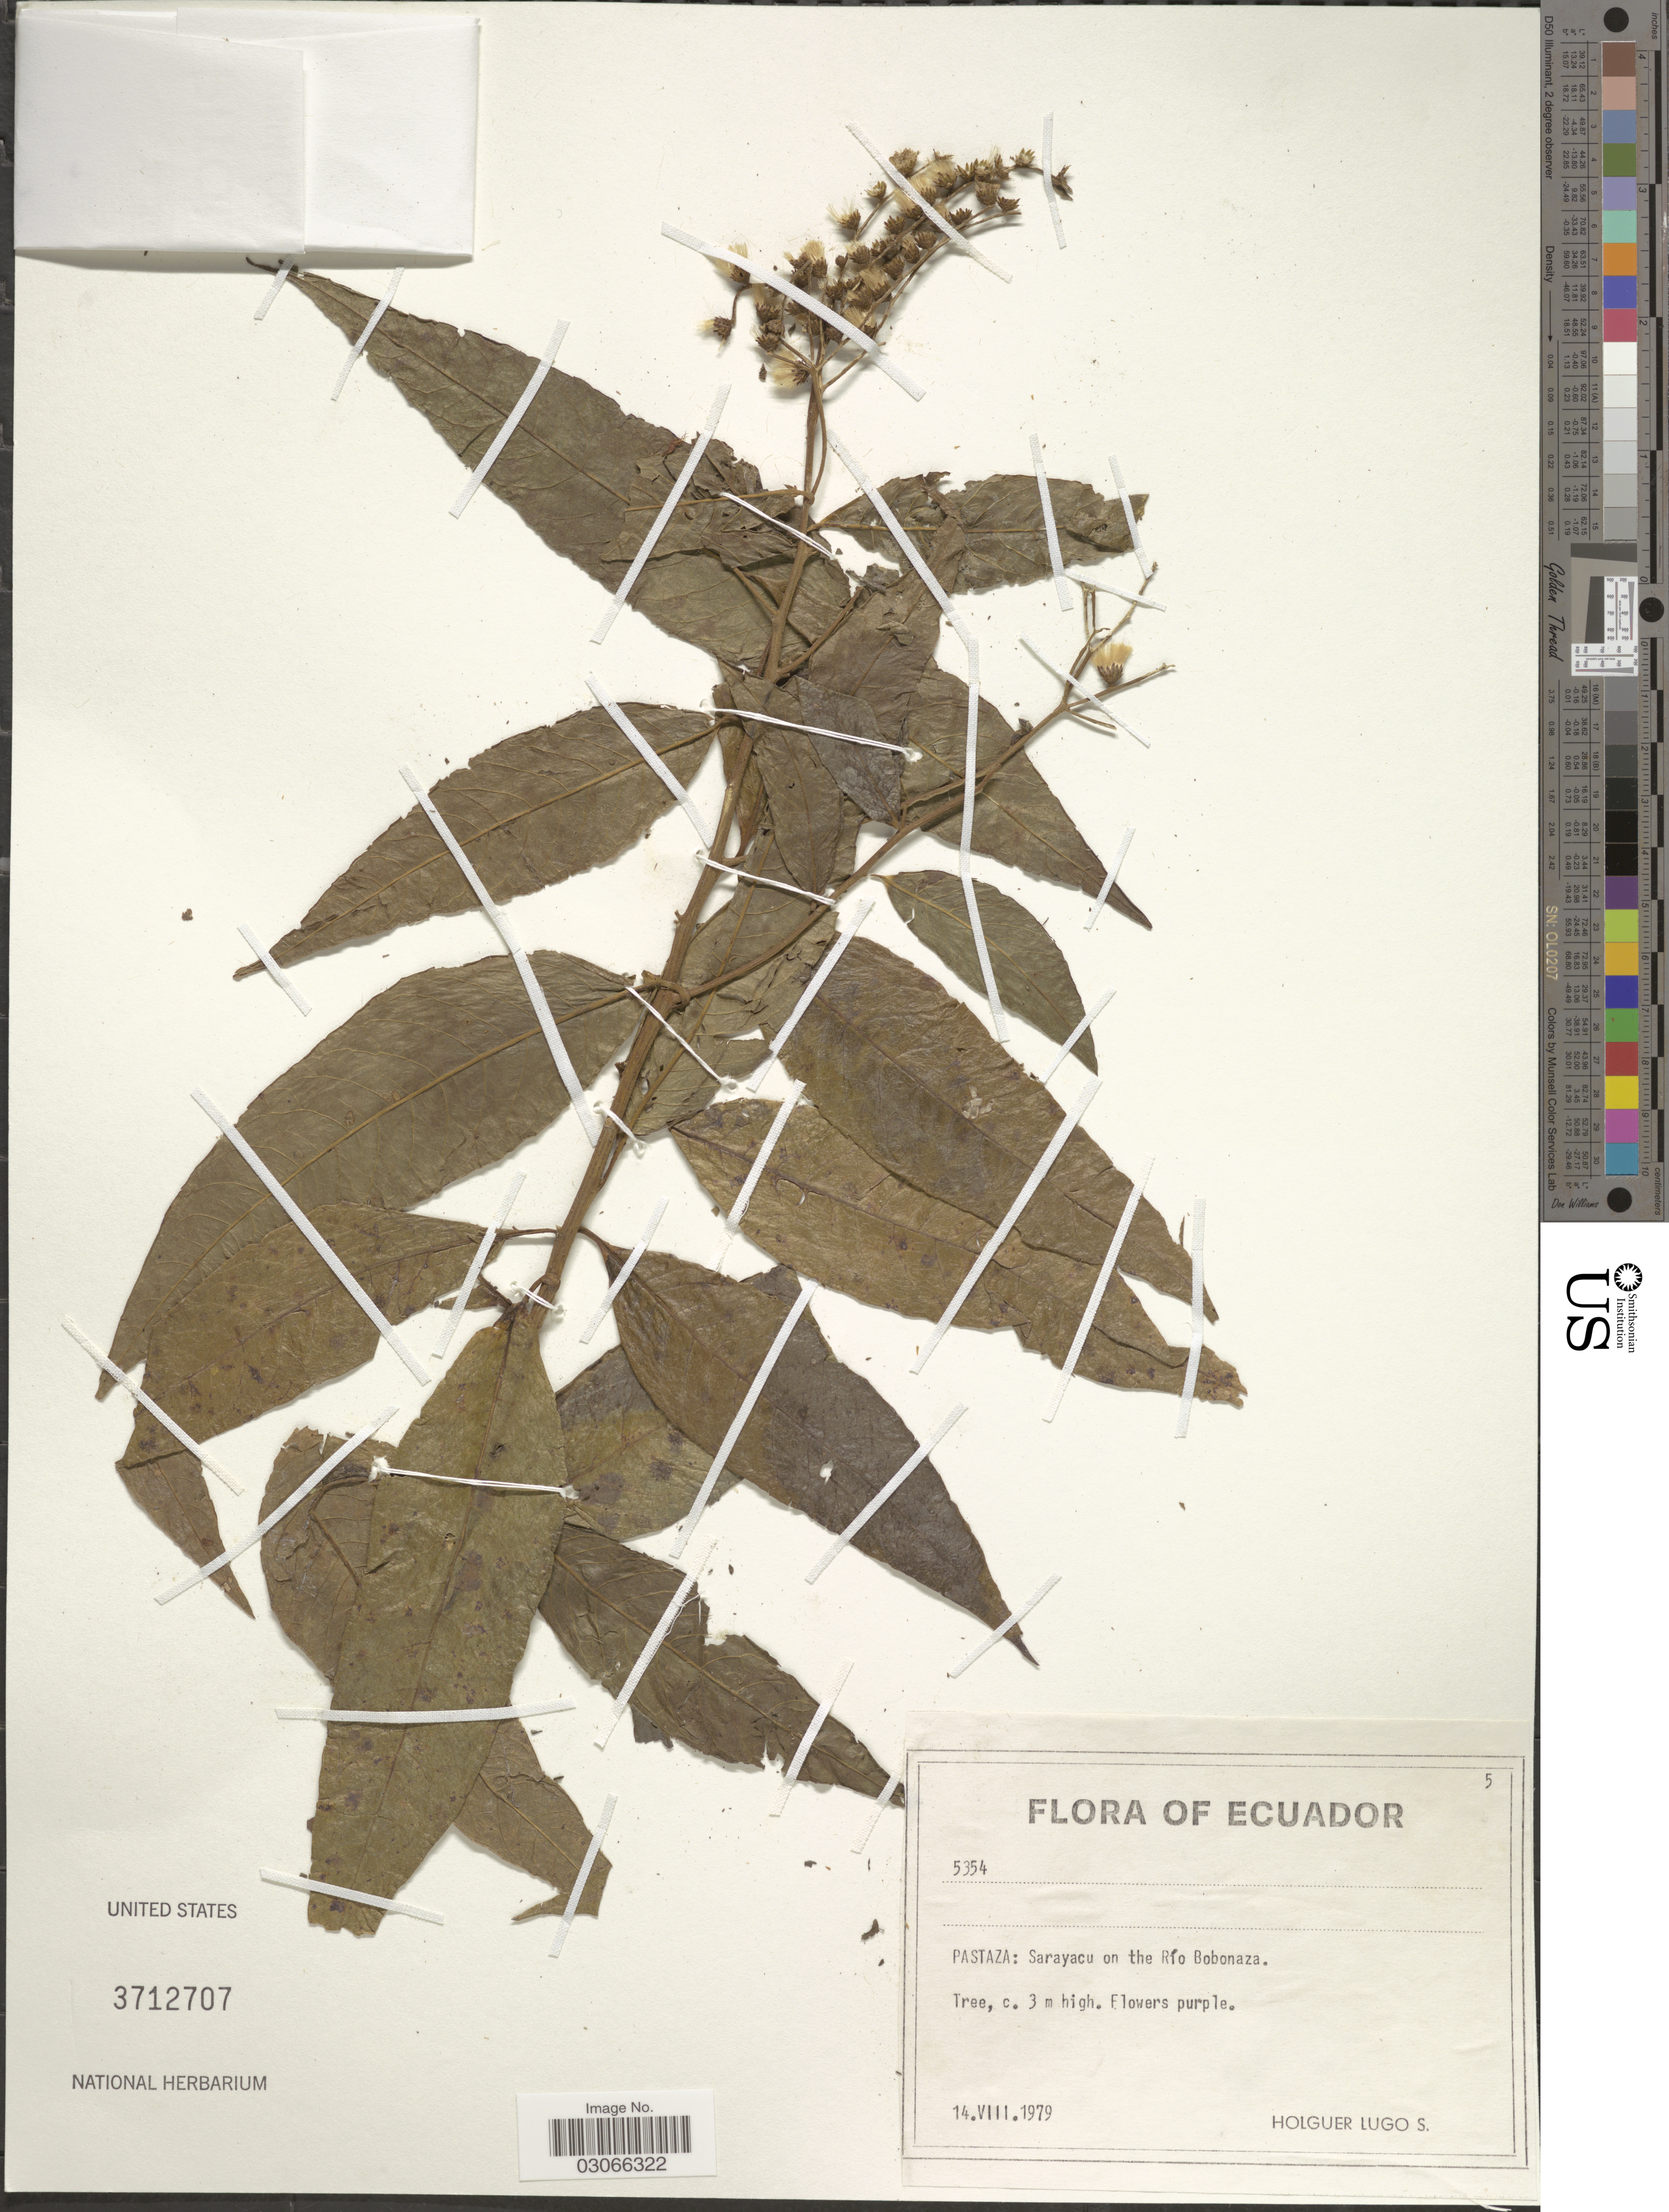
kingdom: Plantae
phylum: Tracheophyta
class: Magnoliopsida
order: Asterales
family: Asteraceae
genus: Vernonanthura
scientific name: Vernonanthura patens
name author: (Kunth) H. Rob.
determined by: Renon, Polla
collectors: H. Lugo S.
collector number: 5354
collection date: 1979-08-14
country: Ecuador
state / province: Pastaza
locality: Sarayacu on the Río Bobonaza.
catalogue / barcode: US 3712707